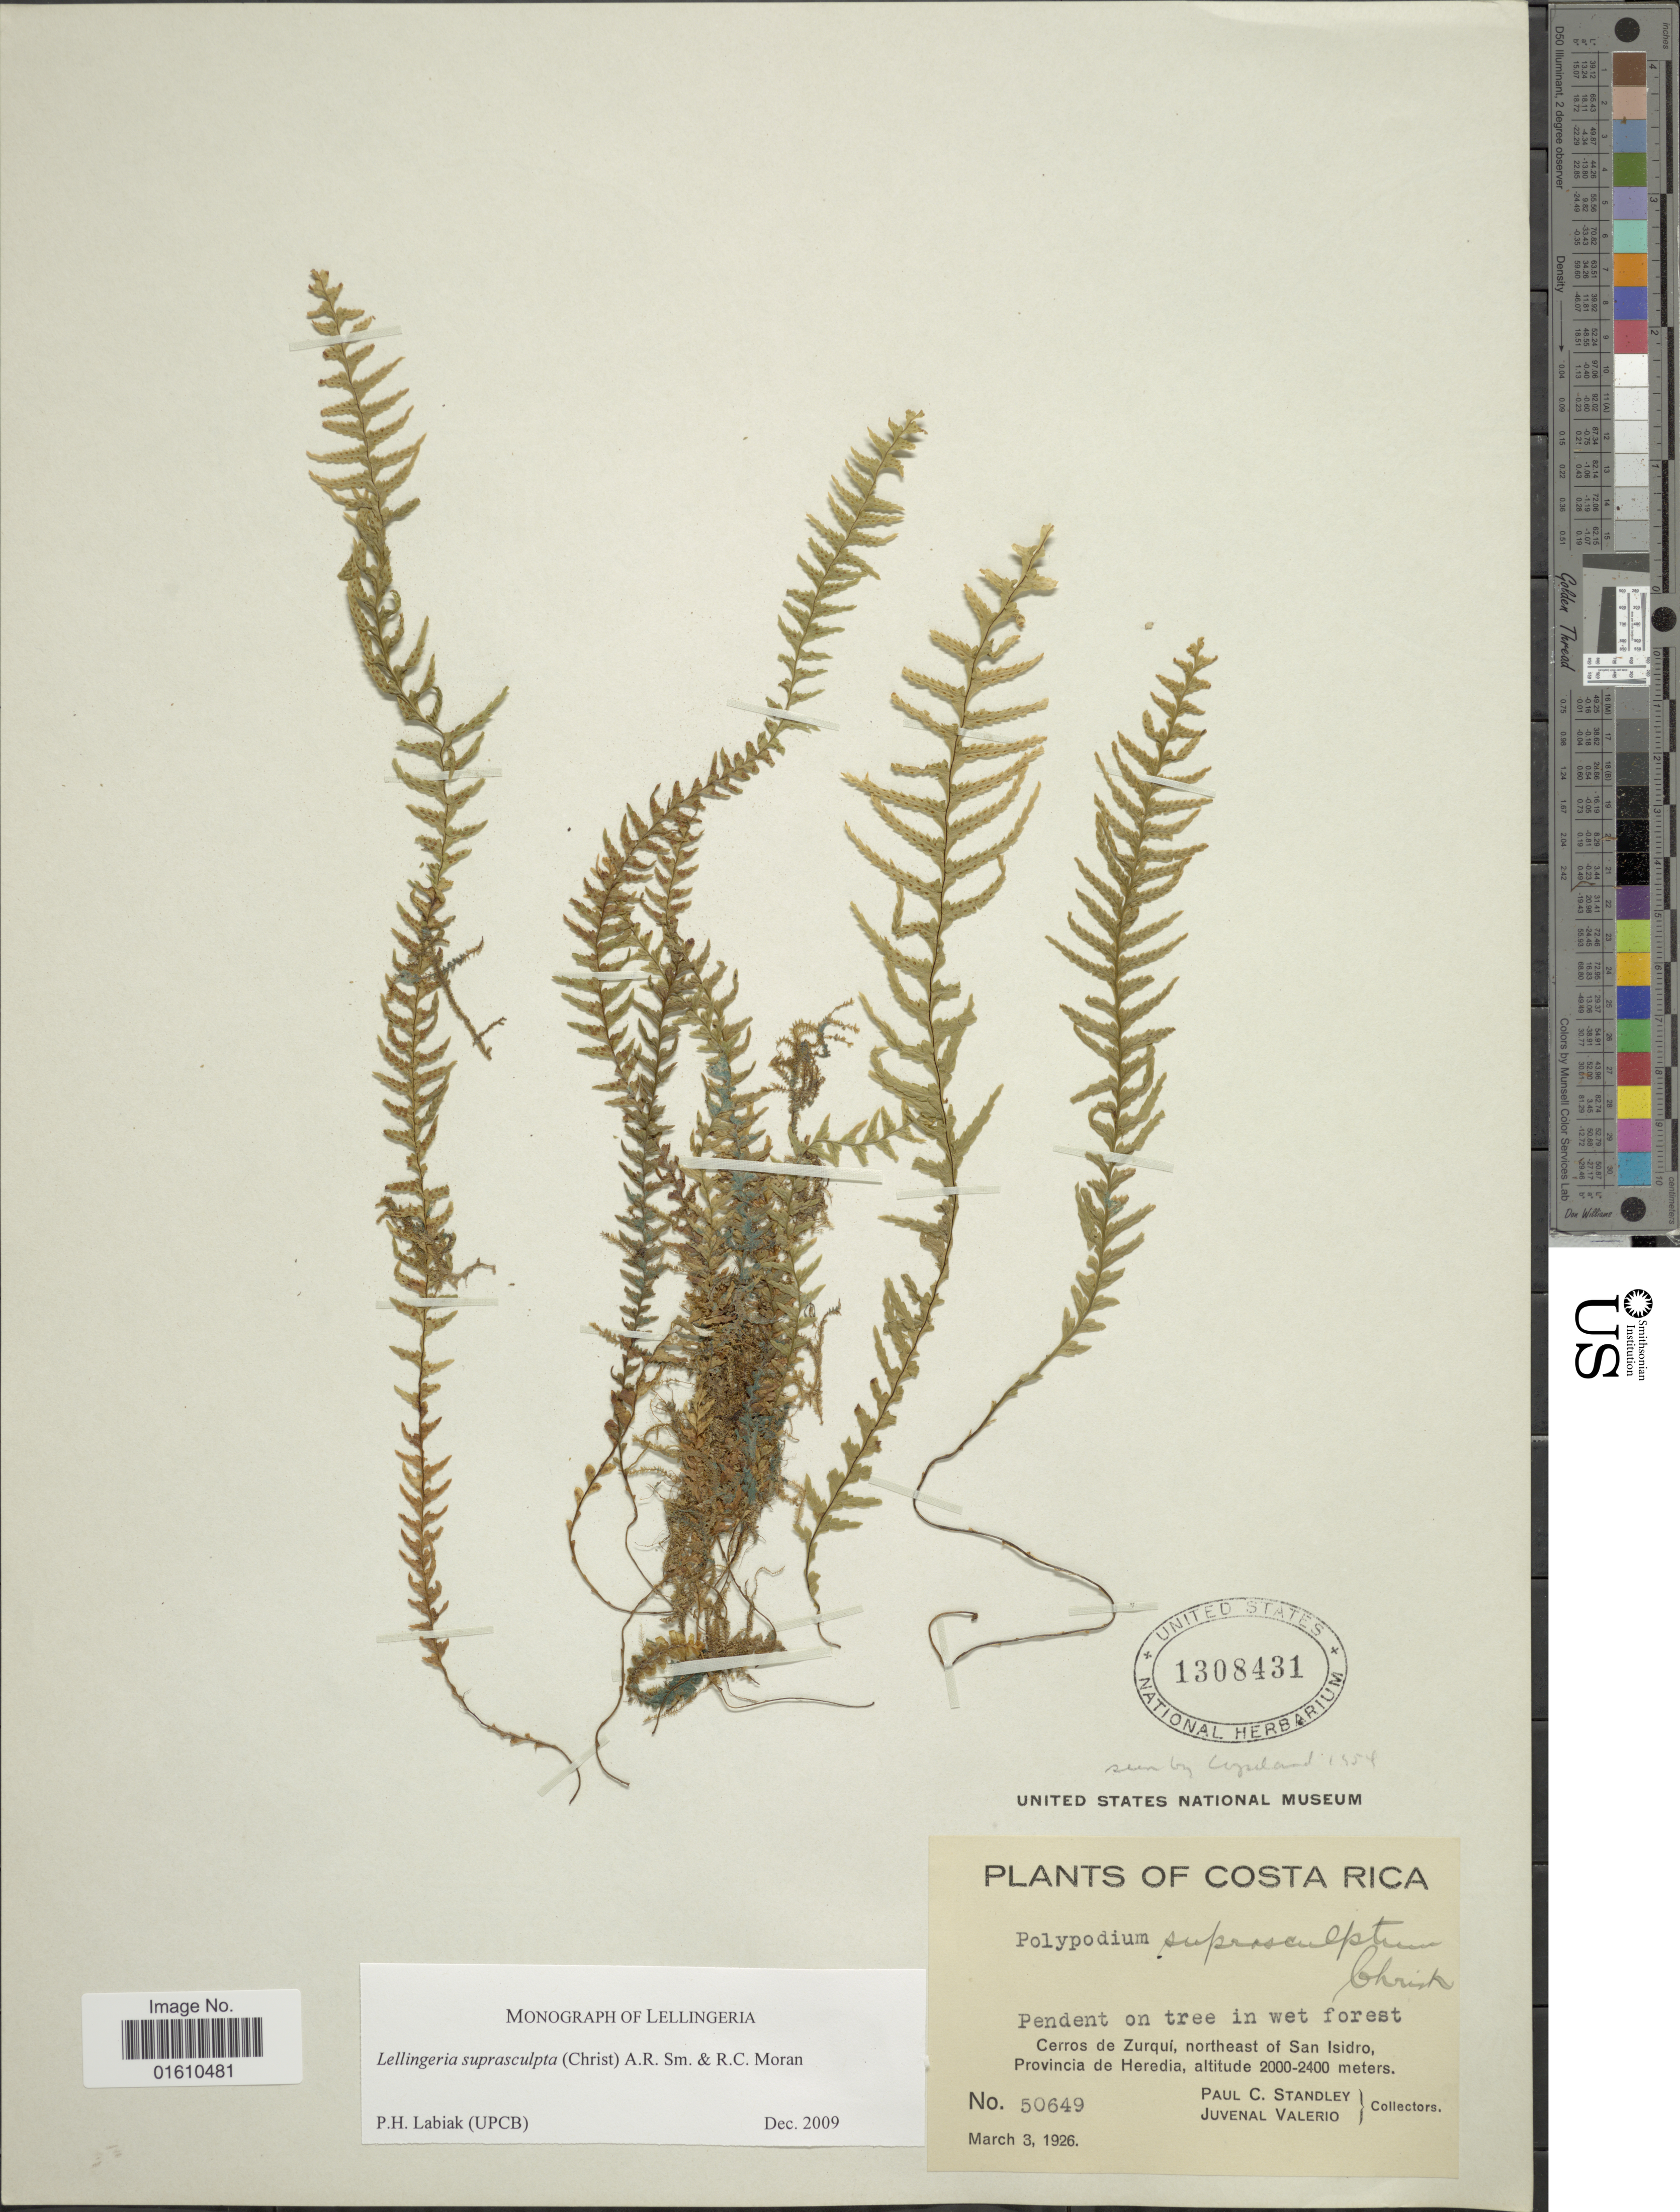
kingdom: Plantae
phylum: Tracheophyta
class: Polypodiopsida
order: Polypodiales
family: Polypodiaceae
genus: Lellingeria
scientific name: Lellingeria suprasculpta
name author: (Christ) A.R. Sm. & R.C. Moran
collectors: P. C. Standley & J. Valerio R.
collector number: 50649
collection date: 1926-03-03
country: Costa Rica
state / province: Heredia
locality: Cerros de Zurqui, northeast of San Isidro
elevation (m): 2000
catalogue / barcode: US 1308431